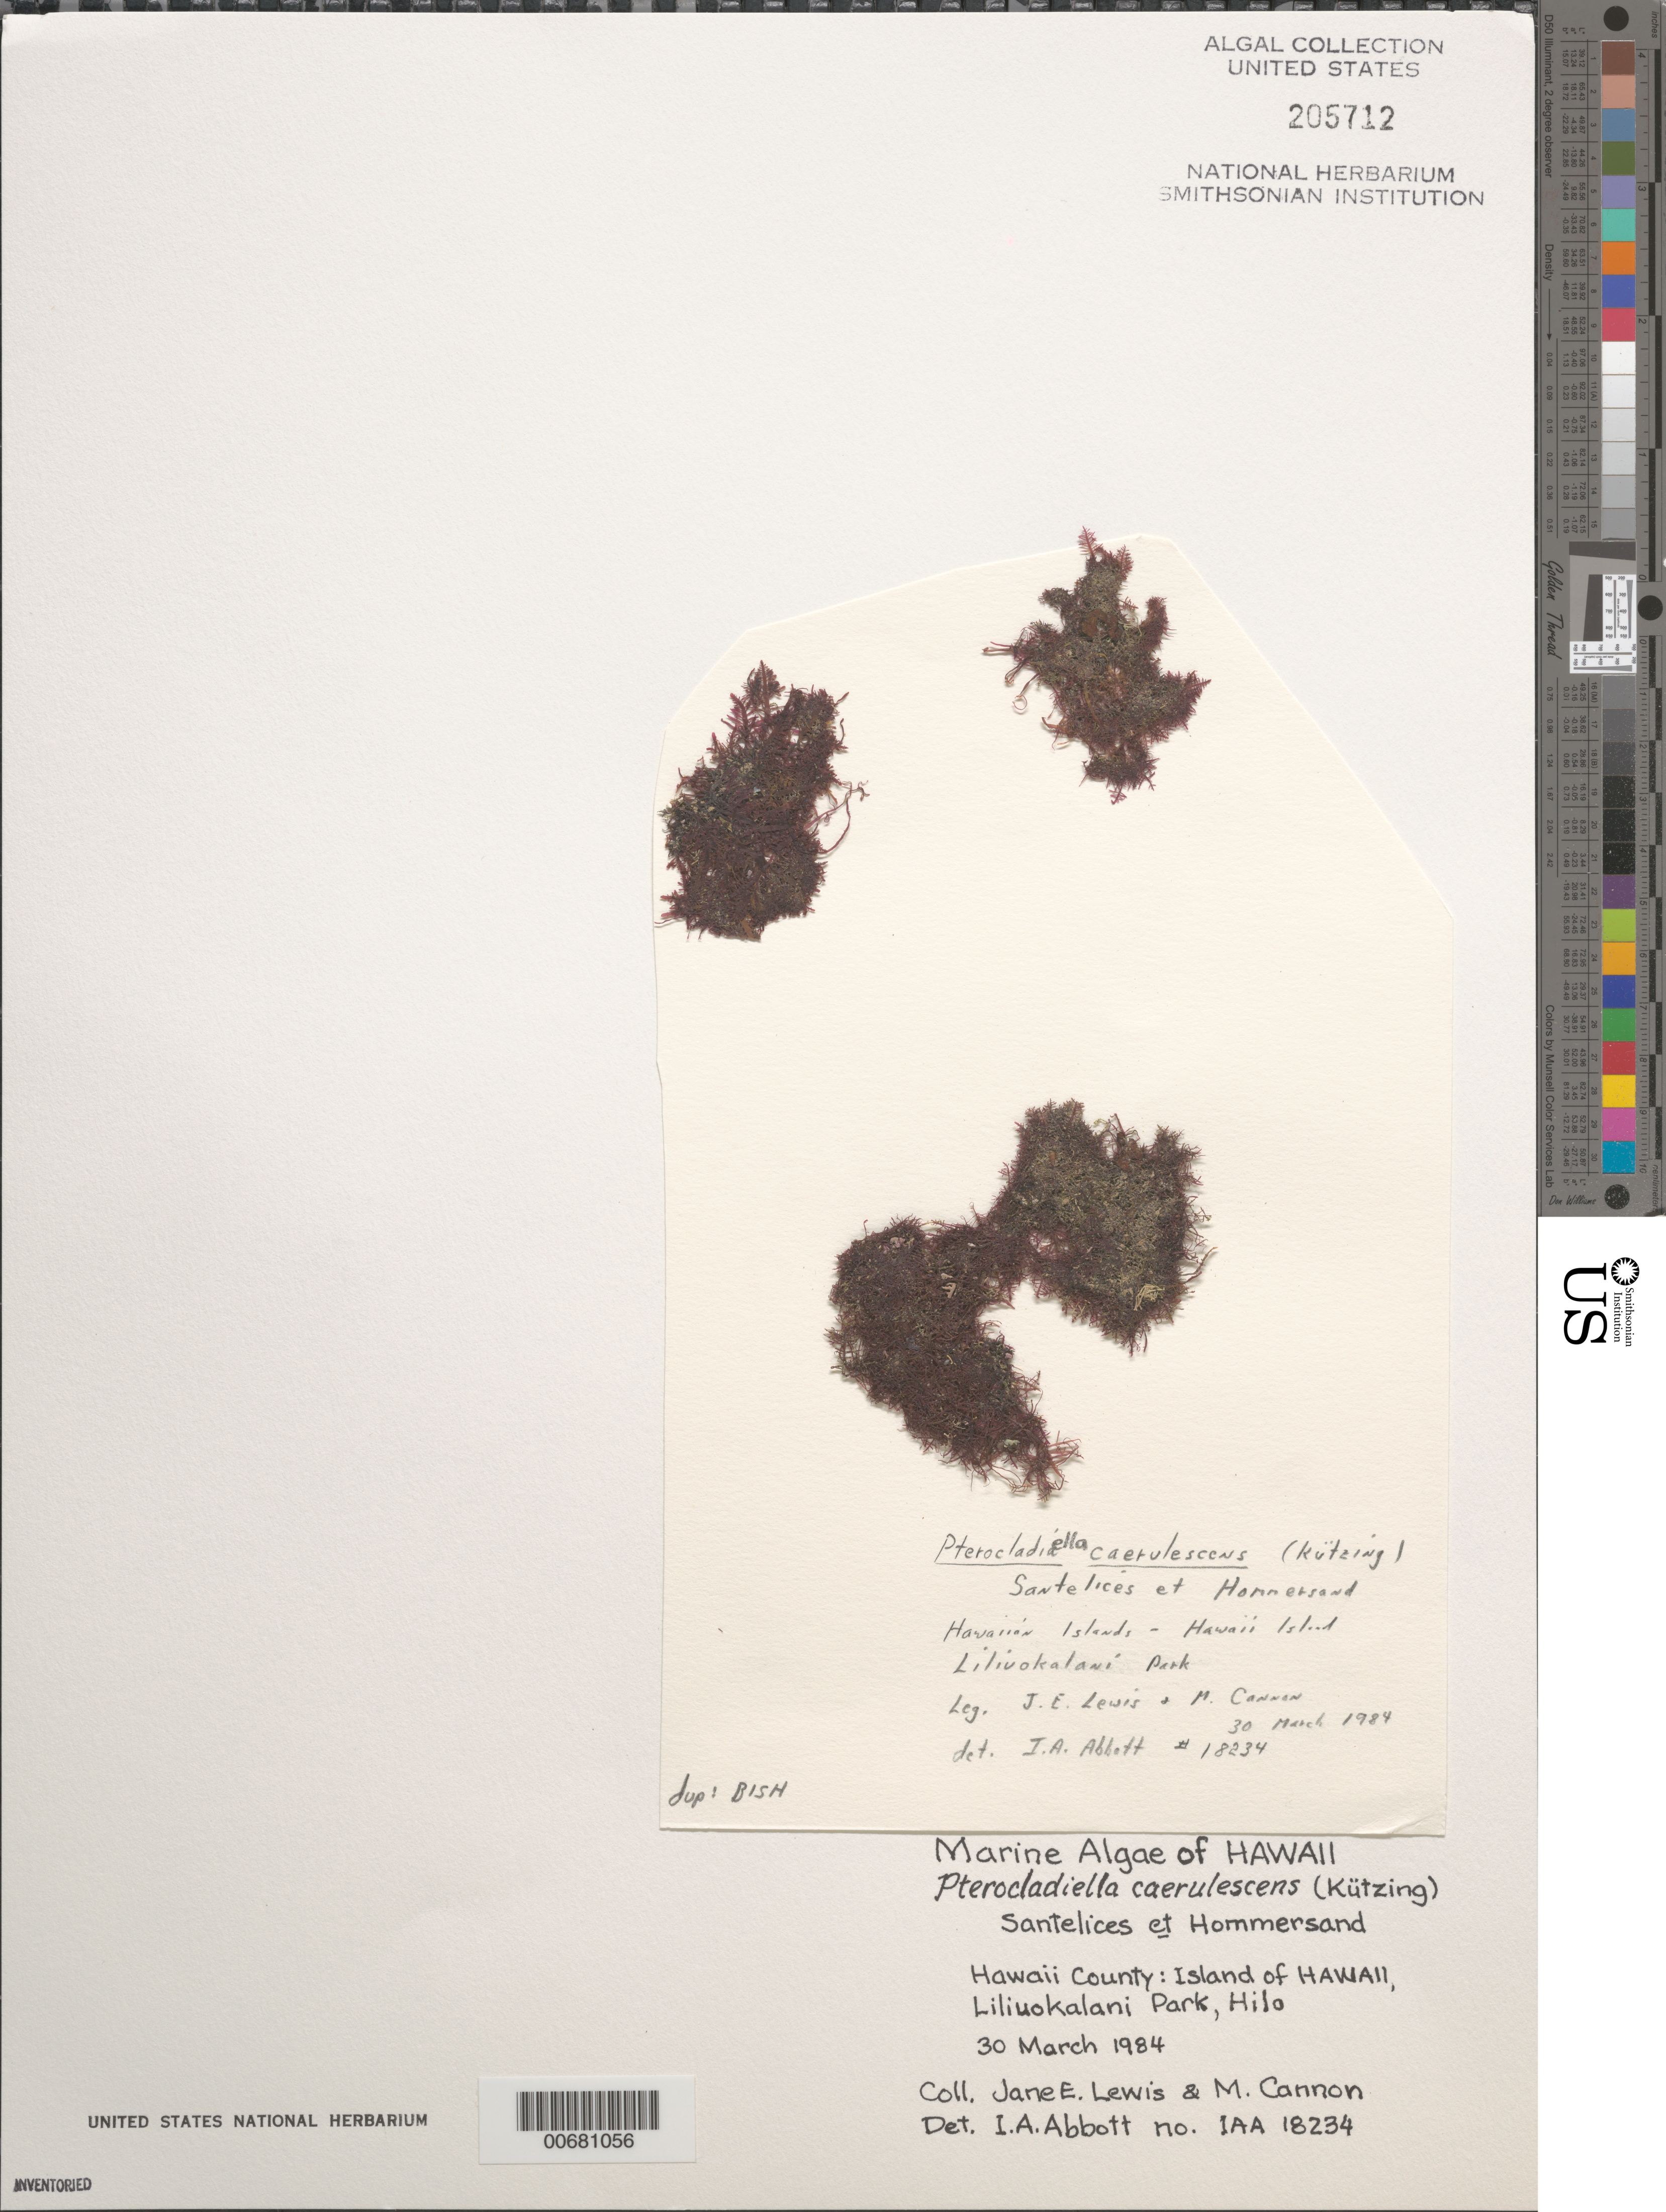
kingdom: Plantae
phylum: Rhodophyta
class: Florideophyceae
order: Gelidiales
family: Pterocladiaceae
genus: Pterocladiella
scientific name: Pterocladiella caerulescens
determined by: Abbott, Isabella A.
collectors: J. Lewis & M. Cannon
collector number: IAA 18234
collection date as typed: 30 Mar 1984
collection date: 1984-03-30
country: United States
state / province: Hawaii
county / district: Hawaii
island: Hawaii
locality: Liliuokalani Park, Hilo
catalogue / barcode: US 205712